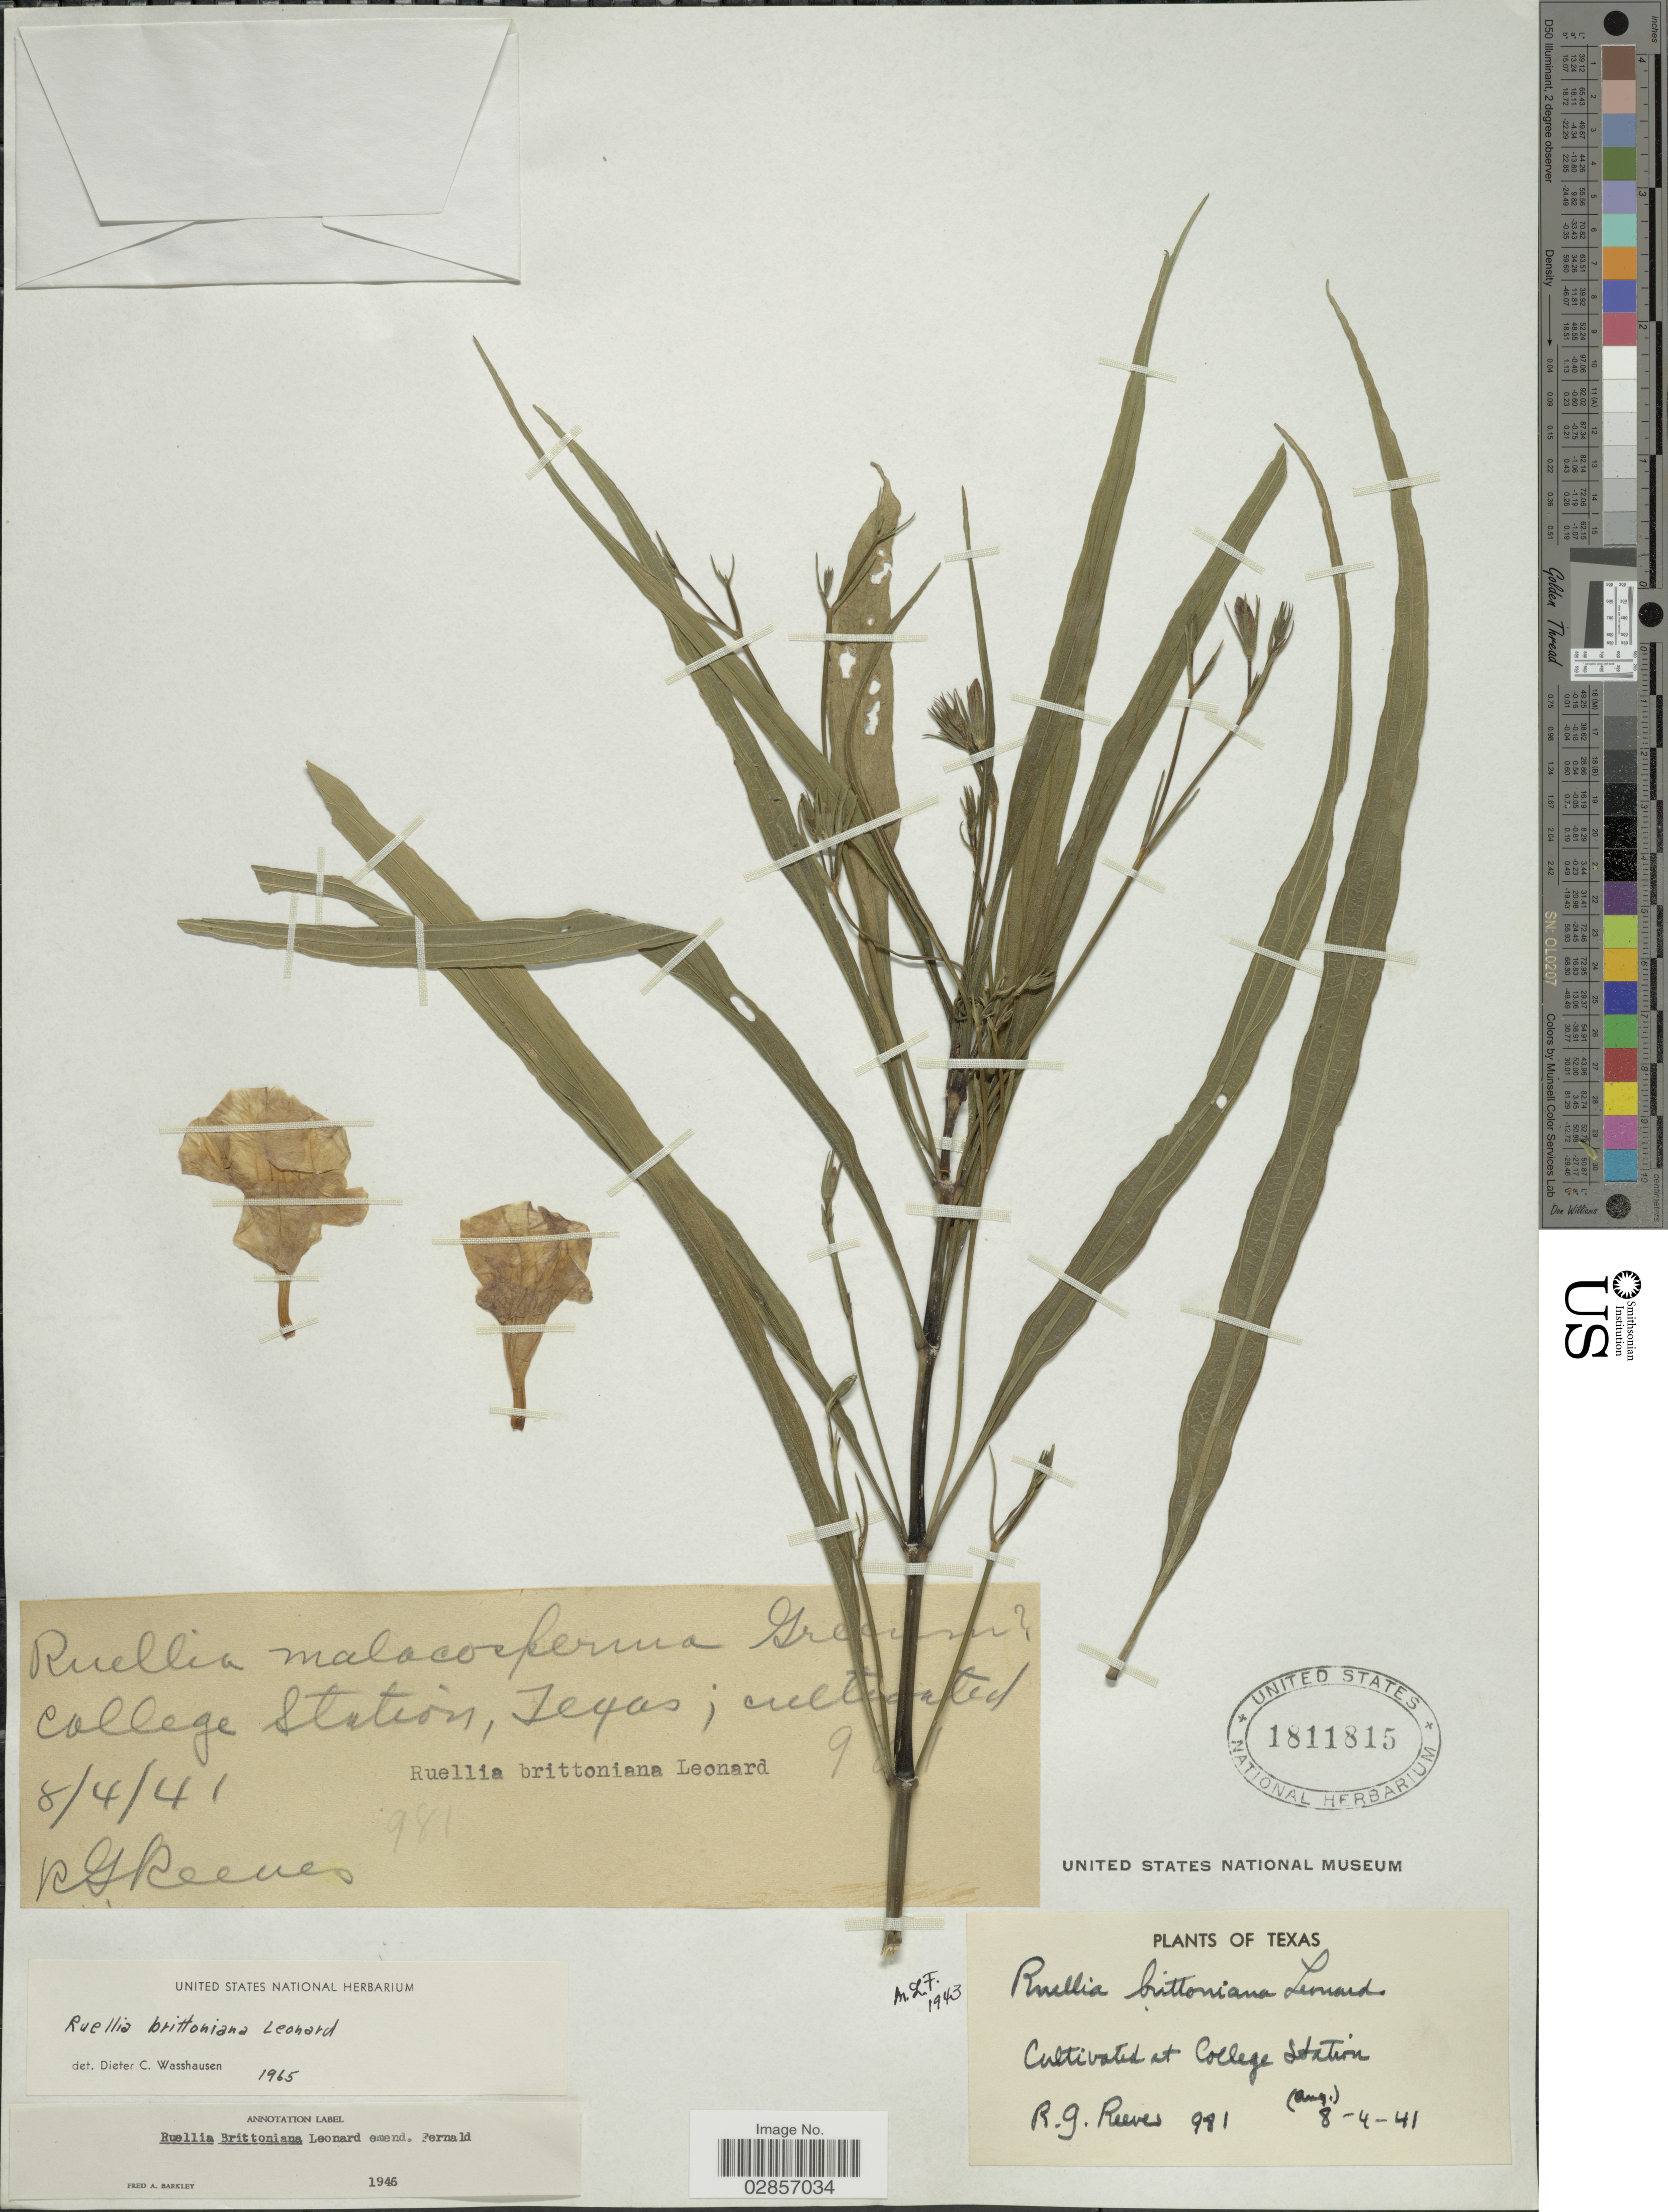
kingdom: Plantae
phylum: Tracheophyta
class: Magnoliopsida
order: Lamiales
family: Acanthaceae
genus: Ruellia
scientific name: Ruellia coerulea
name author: Morong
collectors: R. G. Reeves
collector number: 981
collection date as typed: Transcribed d/m/y: 4/8/41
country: United States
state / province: Texas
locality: Cultivated at College Station.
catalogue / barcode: US 1811815